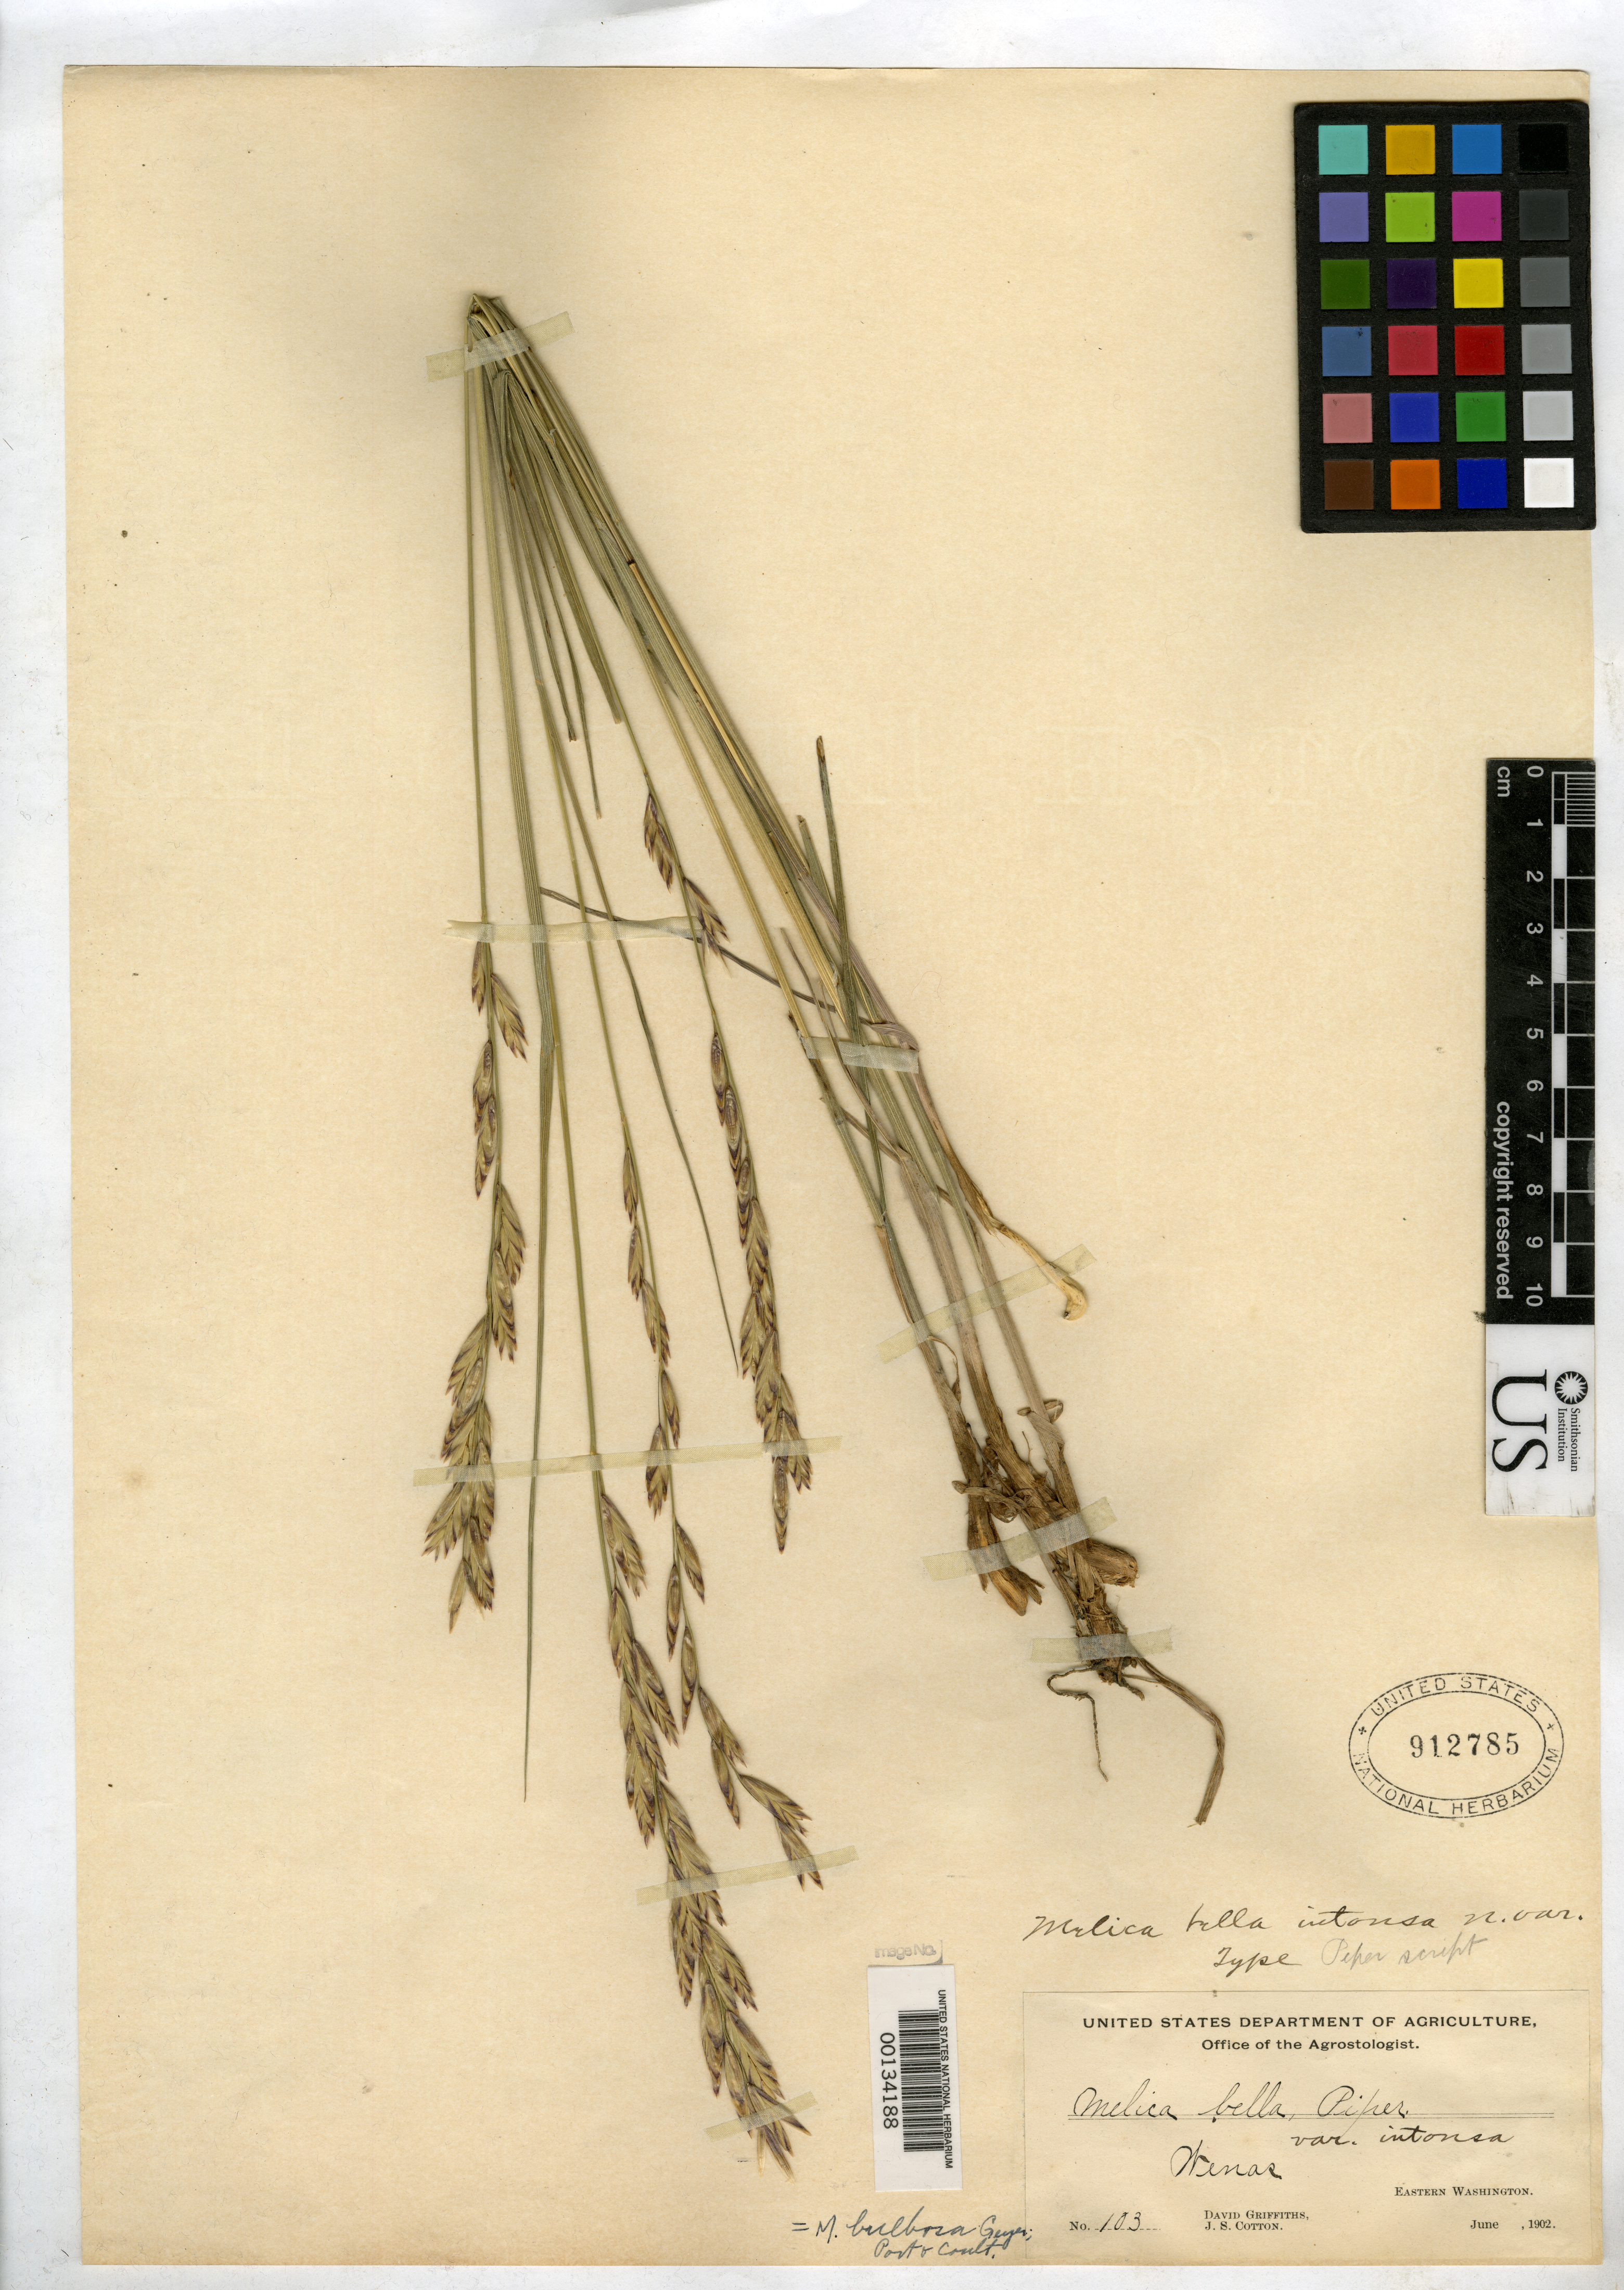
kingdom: Plantae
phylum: Tracheophyta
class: Liliopsida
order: Poales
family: Poaceae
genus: Melica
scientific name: Melica bella var. intonsa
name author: Piper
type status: Holotype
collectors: D. Griffiths & J. S. Cotton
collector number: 103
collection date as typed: Jun 1902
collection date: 1902-06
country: United States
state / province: Washington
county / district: Yakima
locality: Wenas.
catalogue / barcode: US 912785